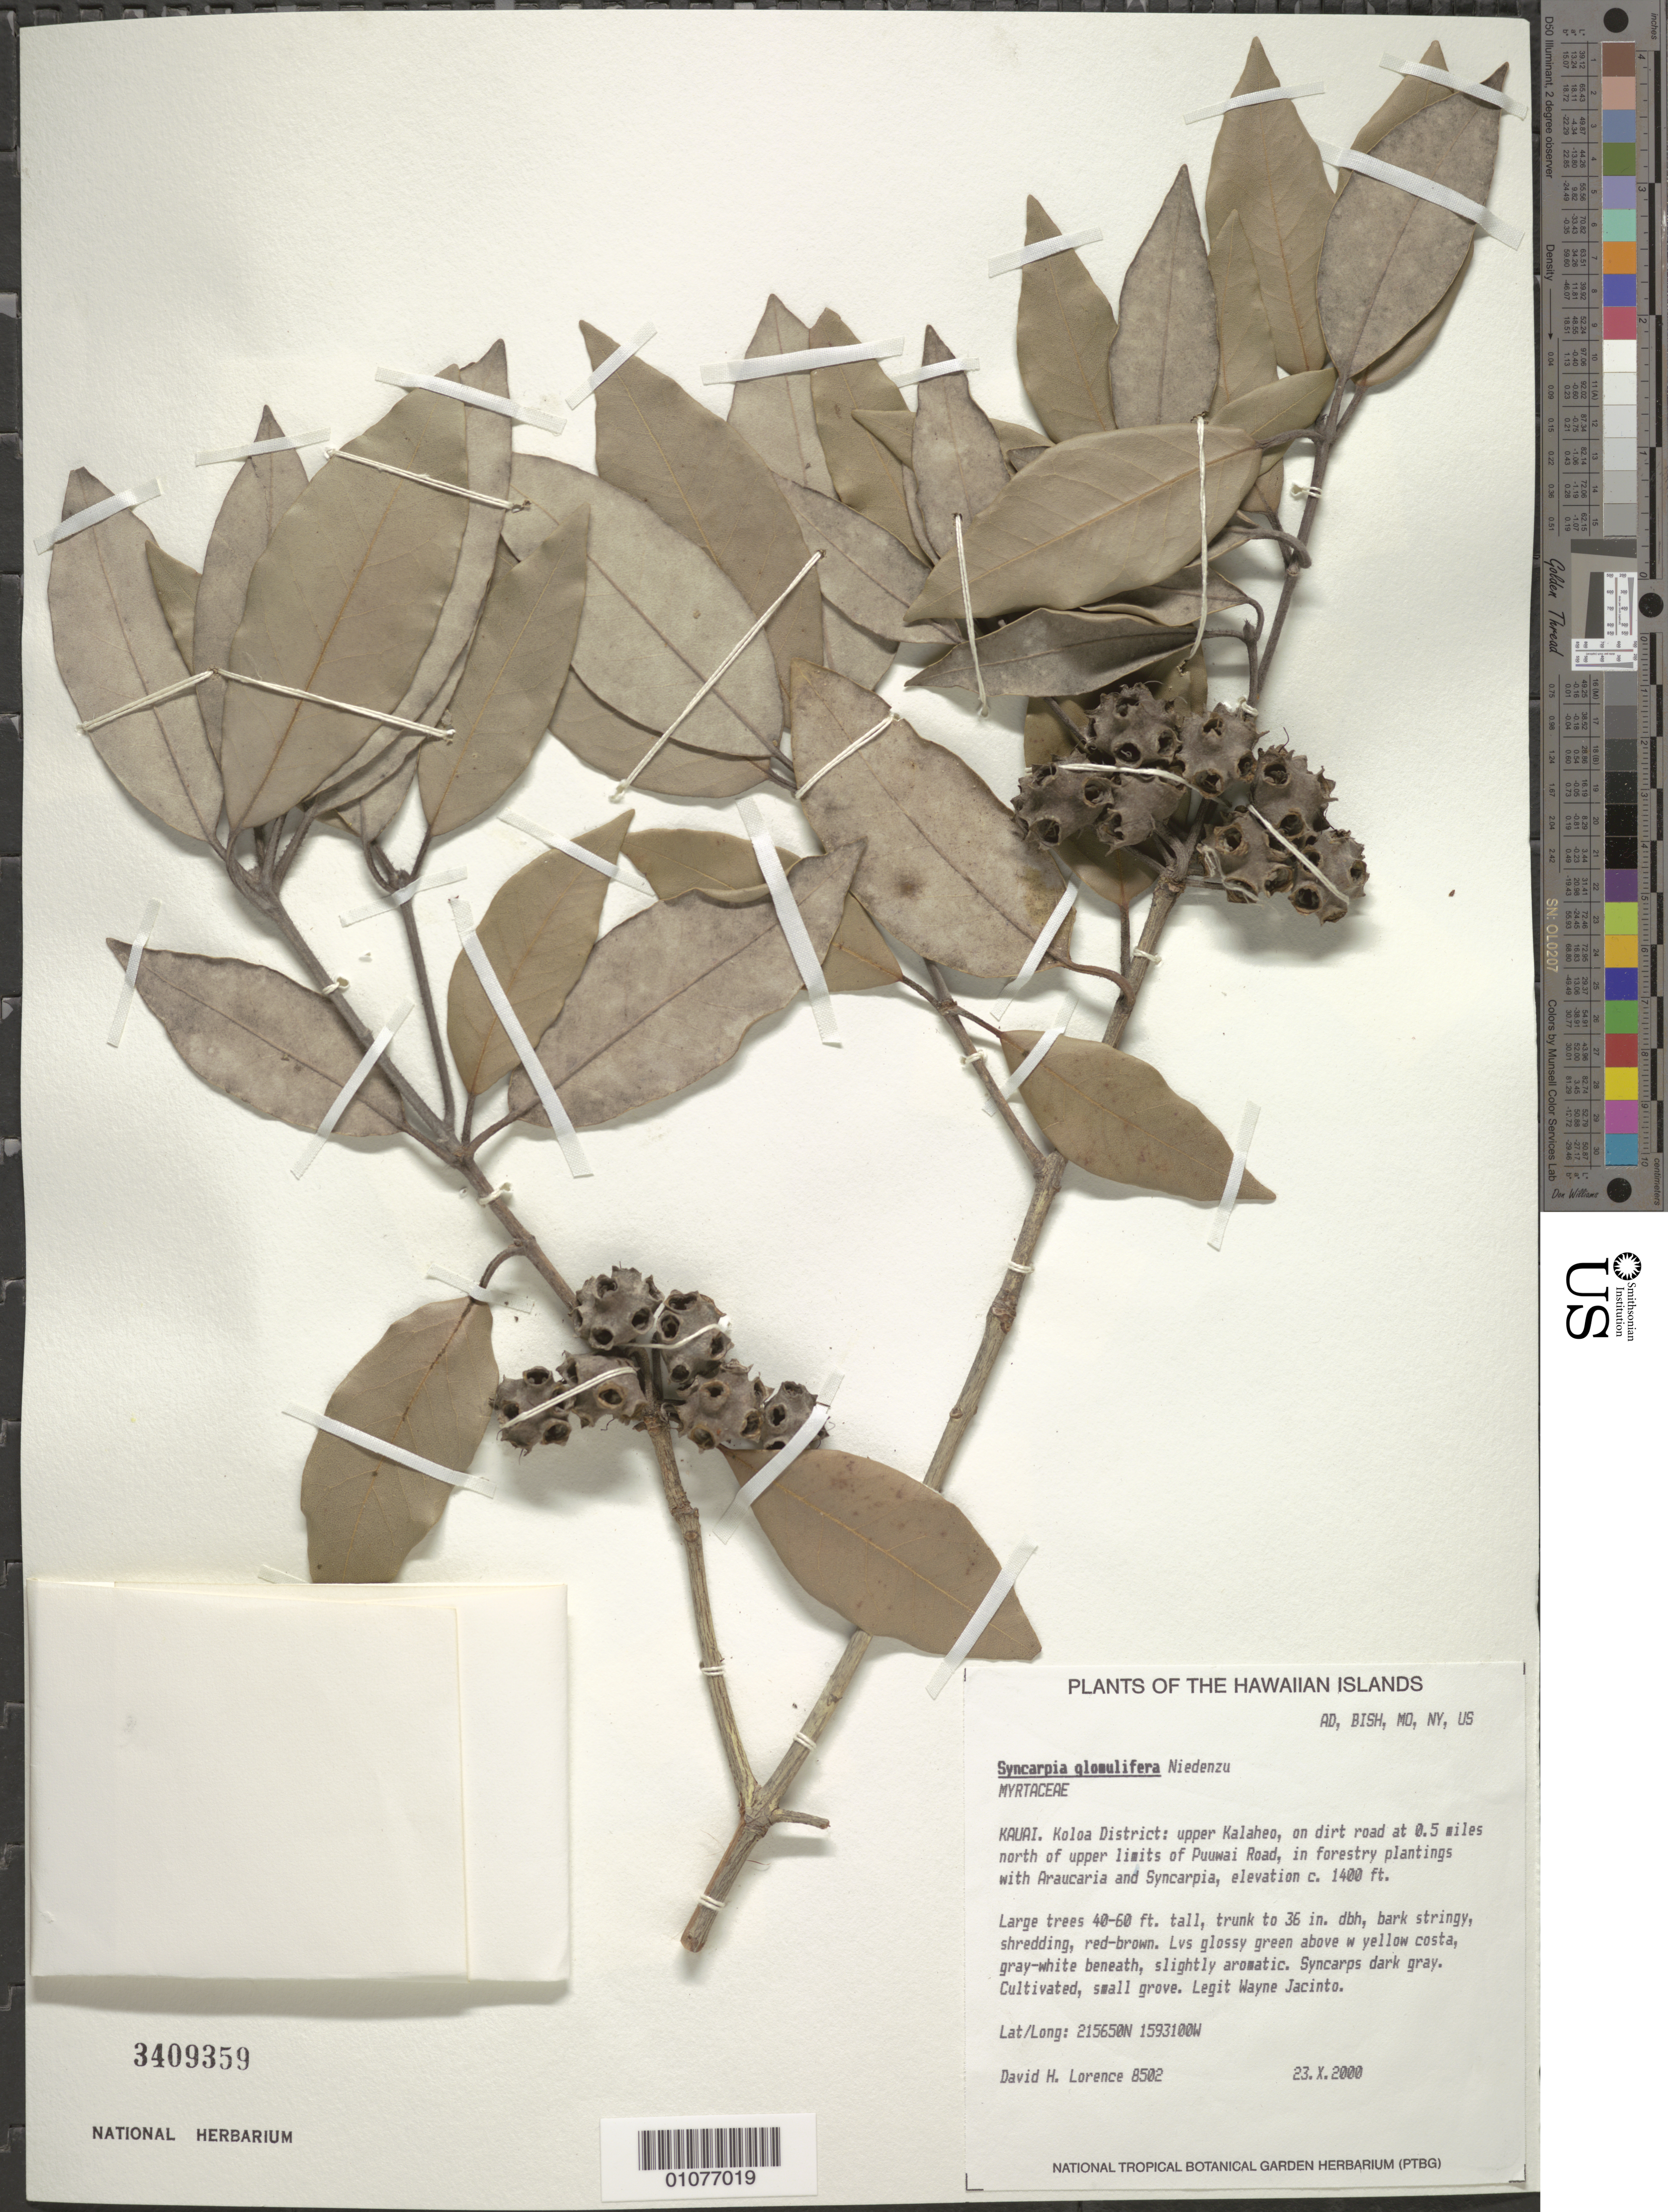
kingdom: Plantae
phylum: Tracheophyta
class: Magnoliopsida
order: Myrtales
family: Myrtaceae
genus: Syncarpia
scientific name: Syncarpia glomulifera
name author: (Sm.) Nied.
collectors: D. Lorence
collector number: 8502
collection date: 2000-10-23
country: United States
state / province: Hawaii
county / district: Kauai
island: Kaua'i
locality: Koloa District, upper Kalaheo, on dirt road at 0.5 miles N of upper limits of Puuwai Road, in forestry plantings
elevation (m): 427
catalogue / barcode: US 3409359